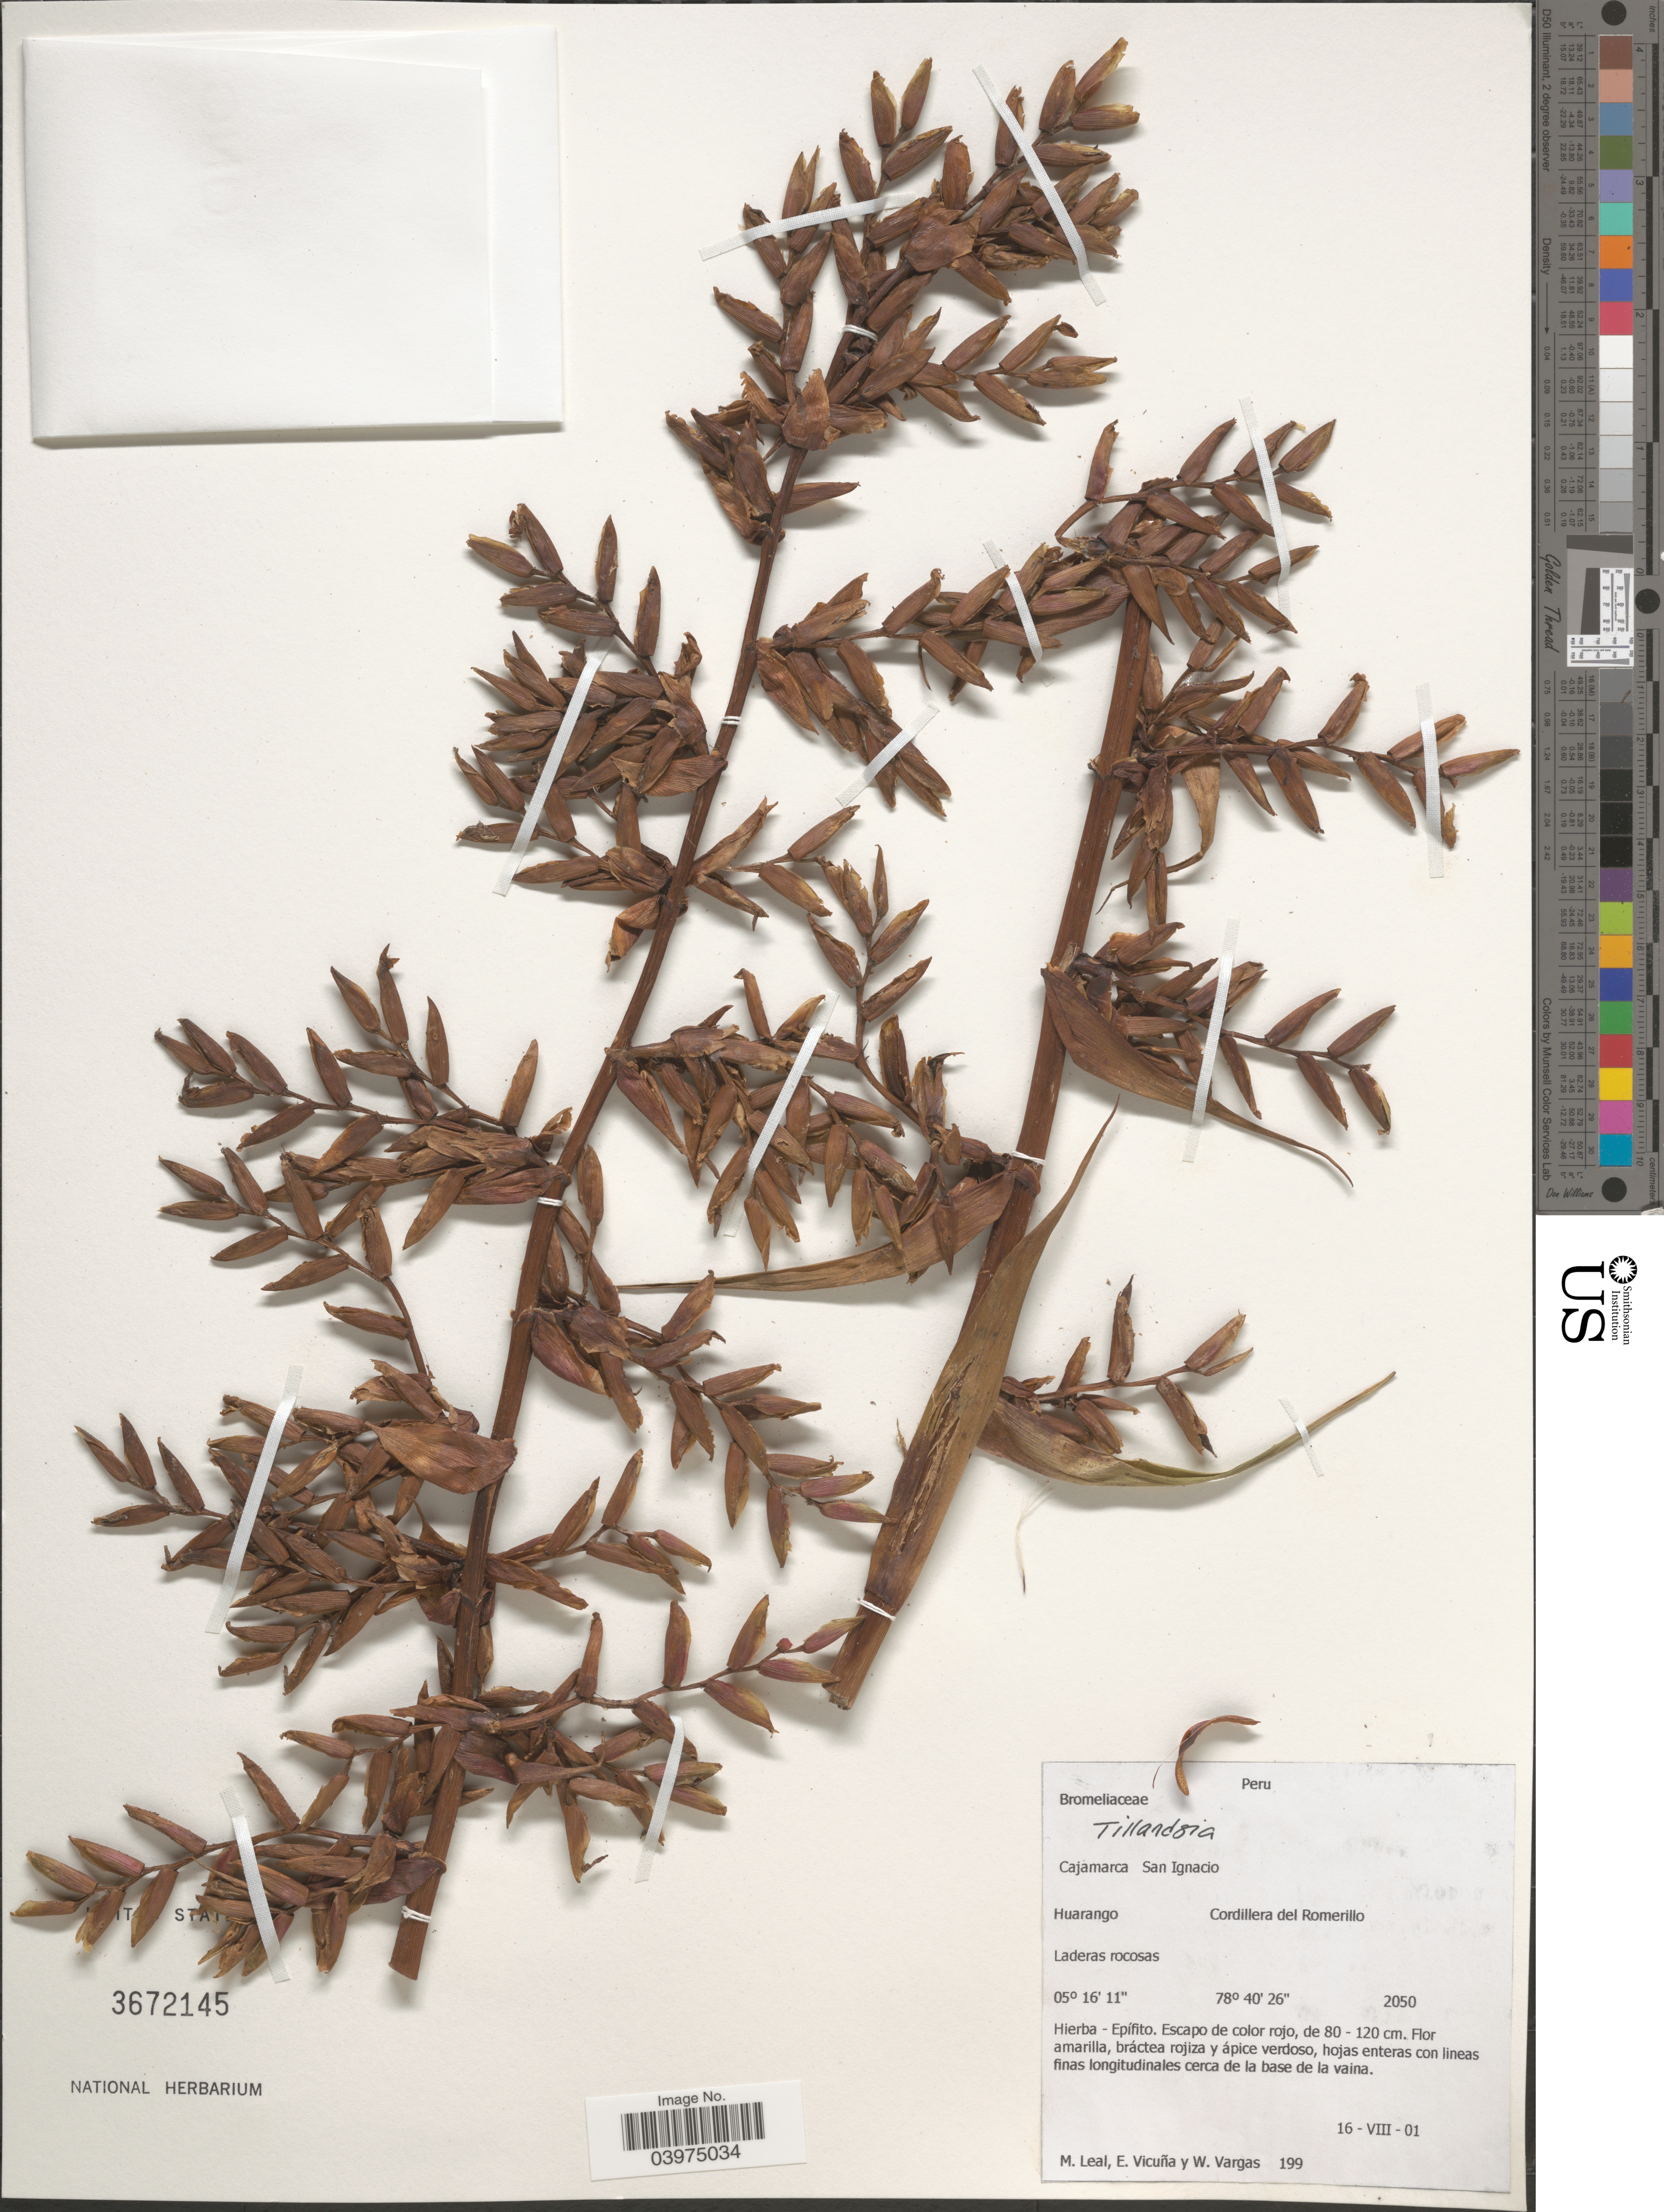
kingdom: Plantae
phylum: Tracheophyta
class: Liliopsida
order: Poales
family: Bromeliaceae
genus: Tillandsia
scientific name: Tillandsia sp.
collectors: M. E. Leal, E. Vicuña & W. Vargas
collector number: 199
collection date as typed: Transcribed d/m/y: 16/8/1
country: Peru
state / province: Cajamarca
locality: San Ignacio. Huarango Cordillera del Romerillo.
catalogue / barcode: US 3672145